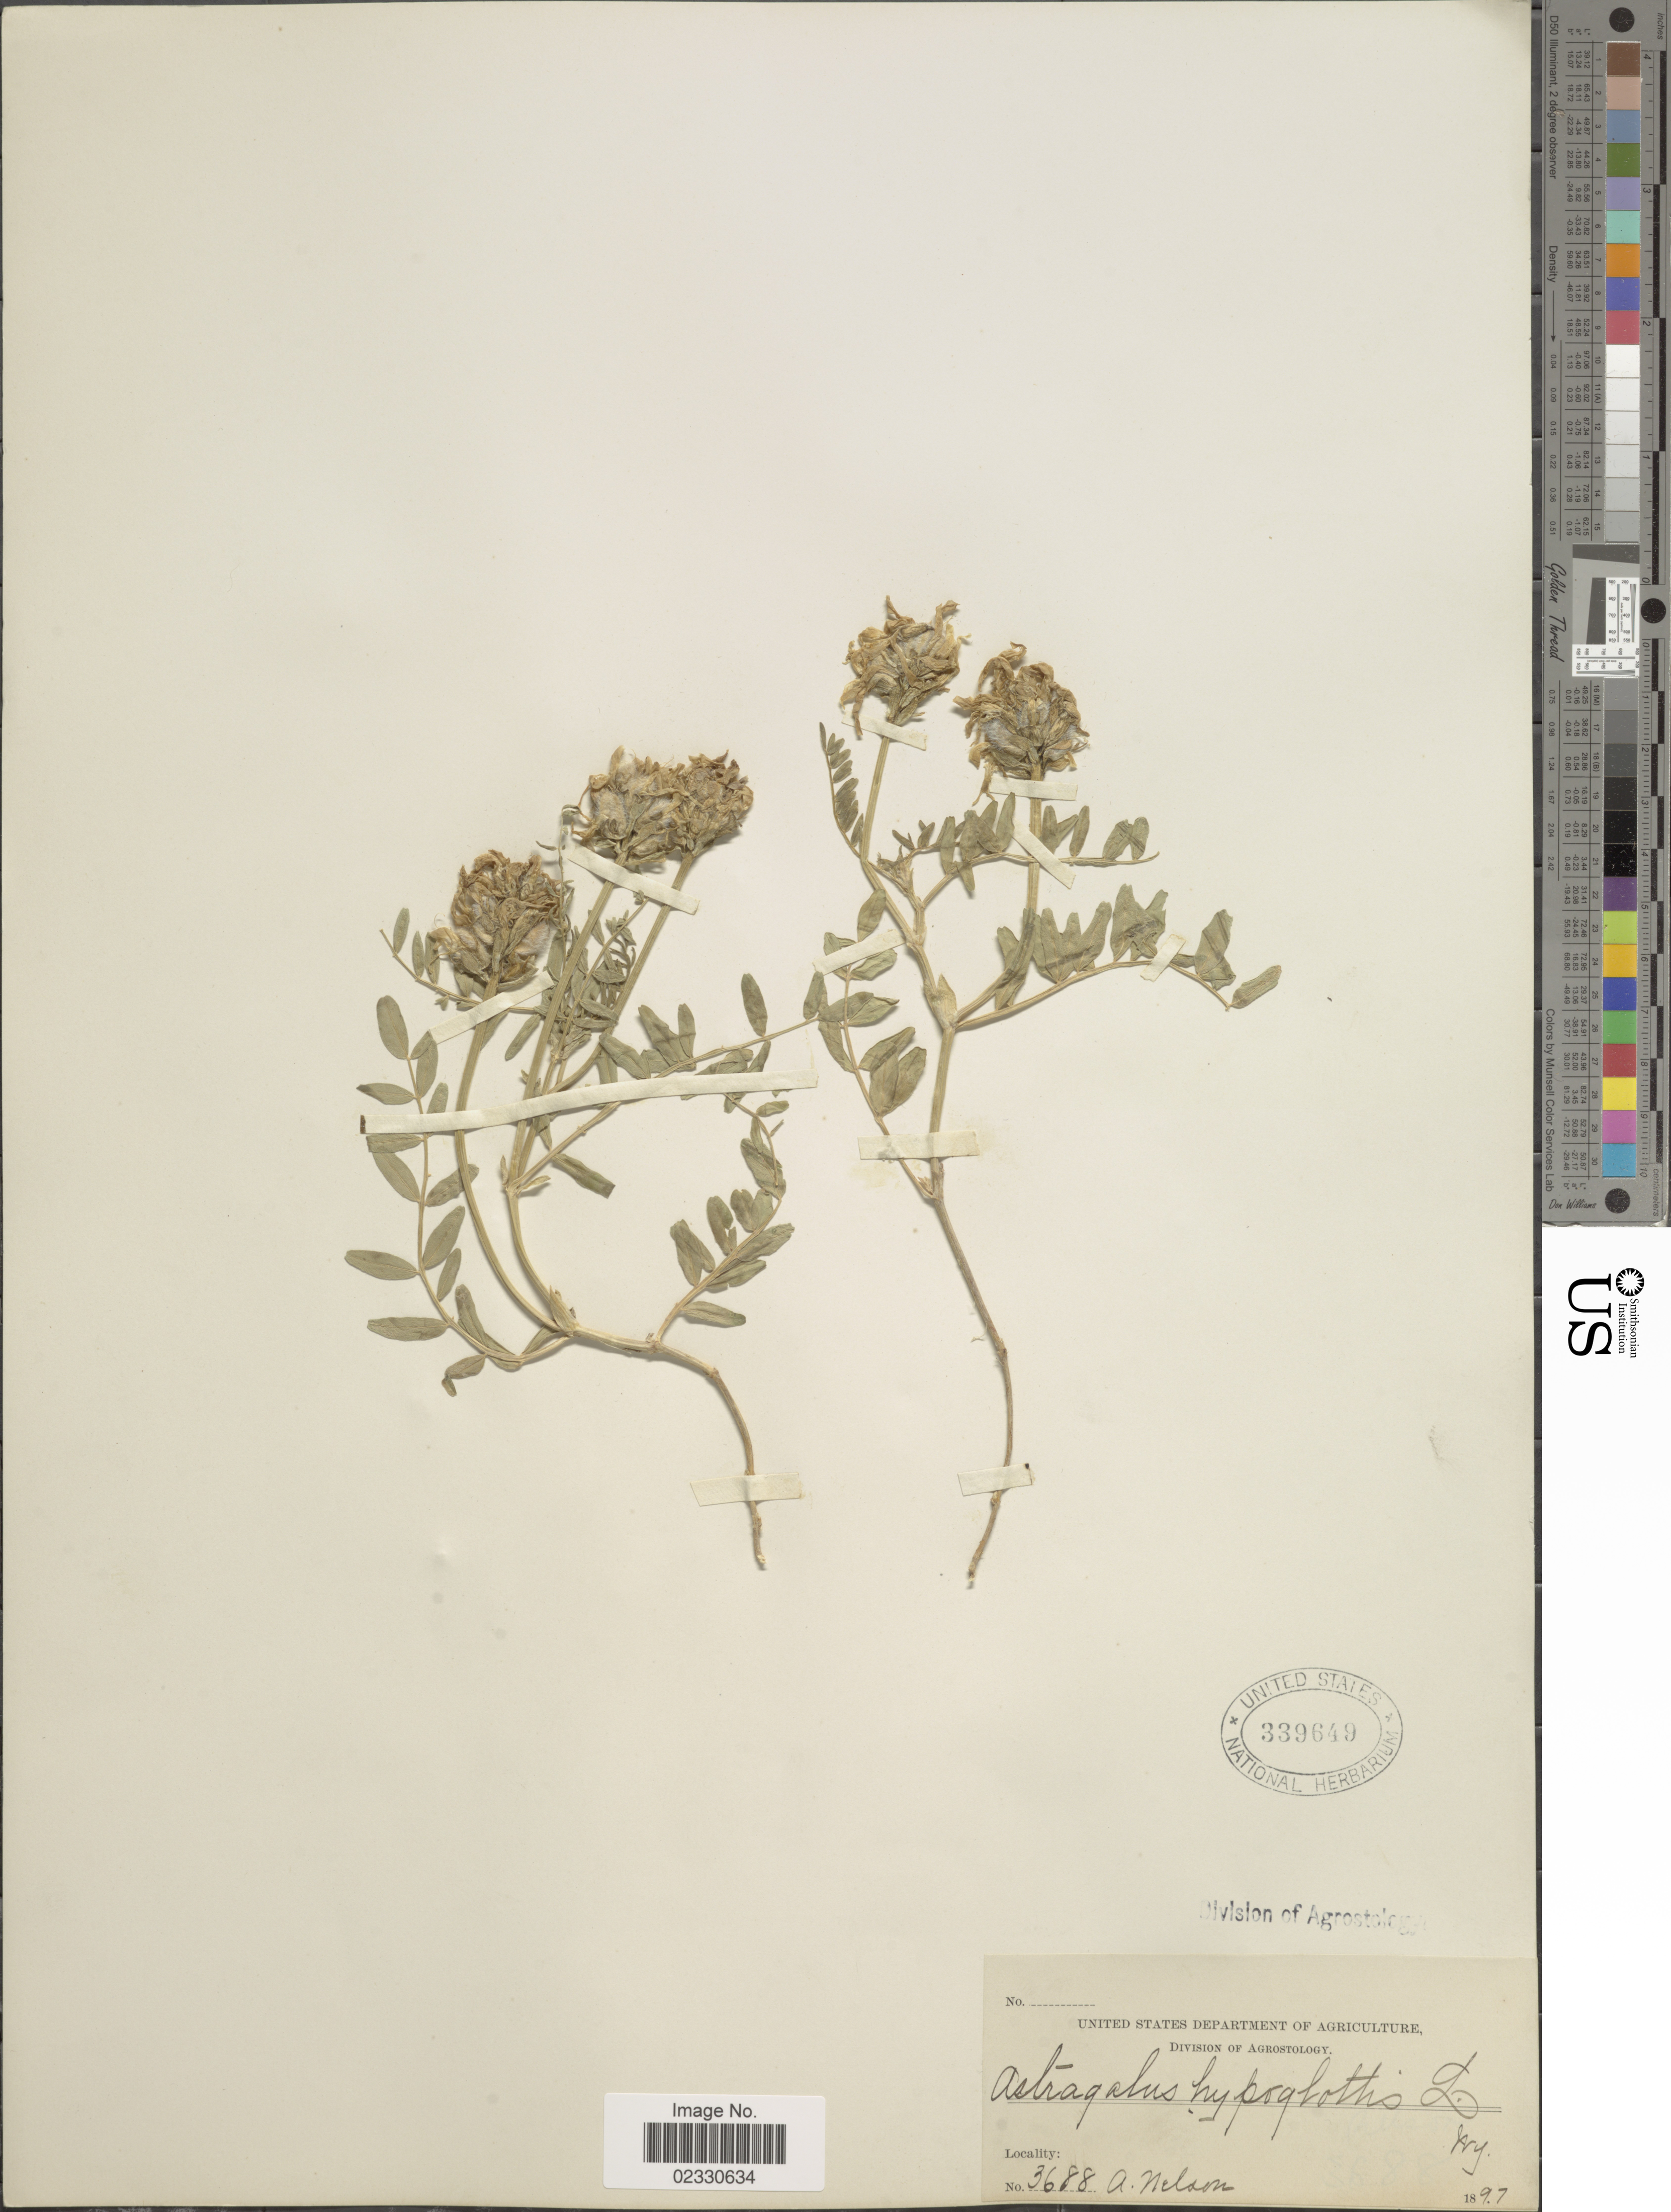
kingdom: Plantae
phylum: Tracheophyta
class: Magnoliopsida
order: Fabales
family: Fabaceae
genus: Astragalus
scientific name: Astragalus dasyglottis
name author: DC.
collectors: A. Nelson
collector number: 3688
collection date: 1897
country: United States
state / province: New York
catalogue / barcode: US 339649